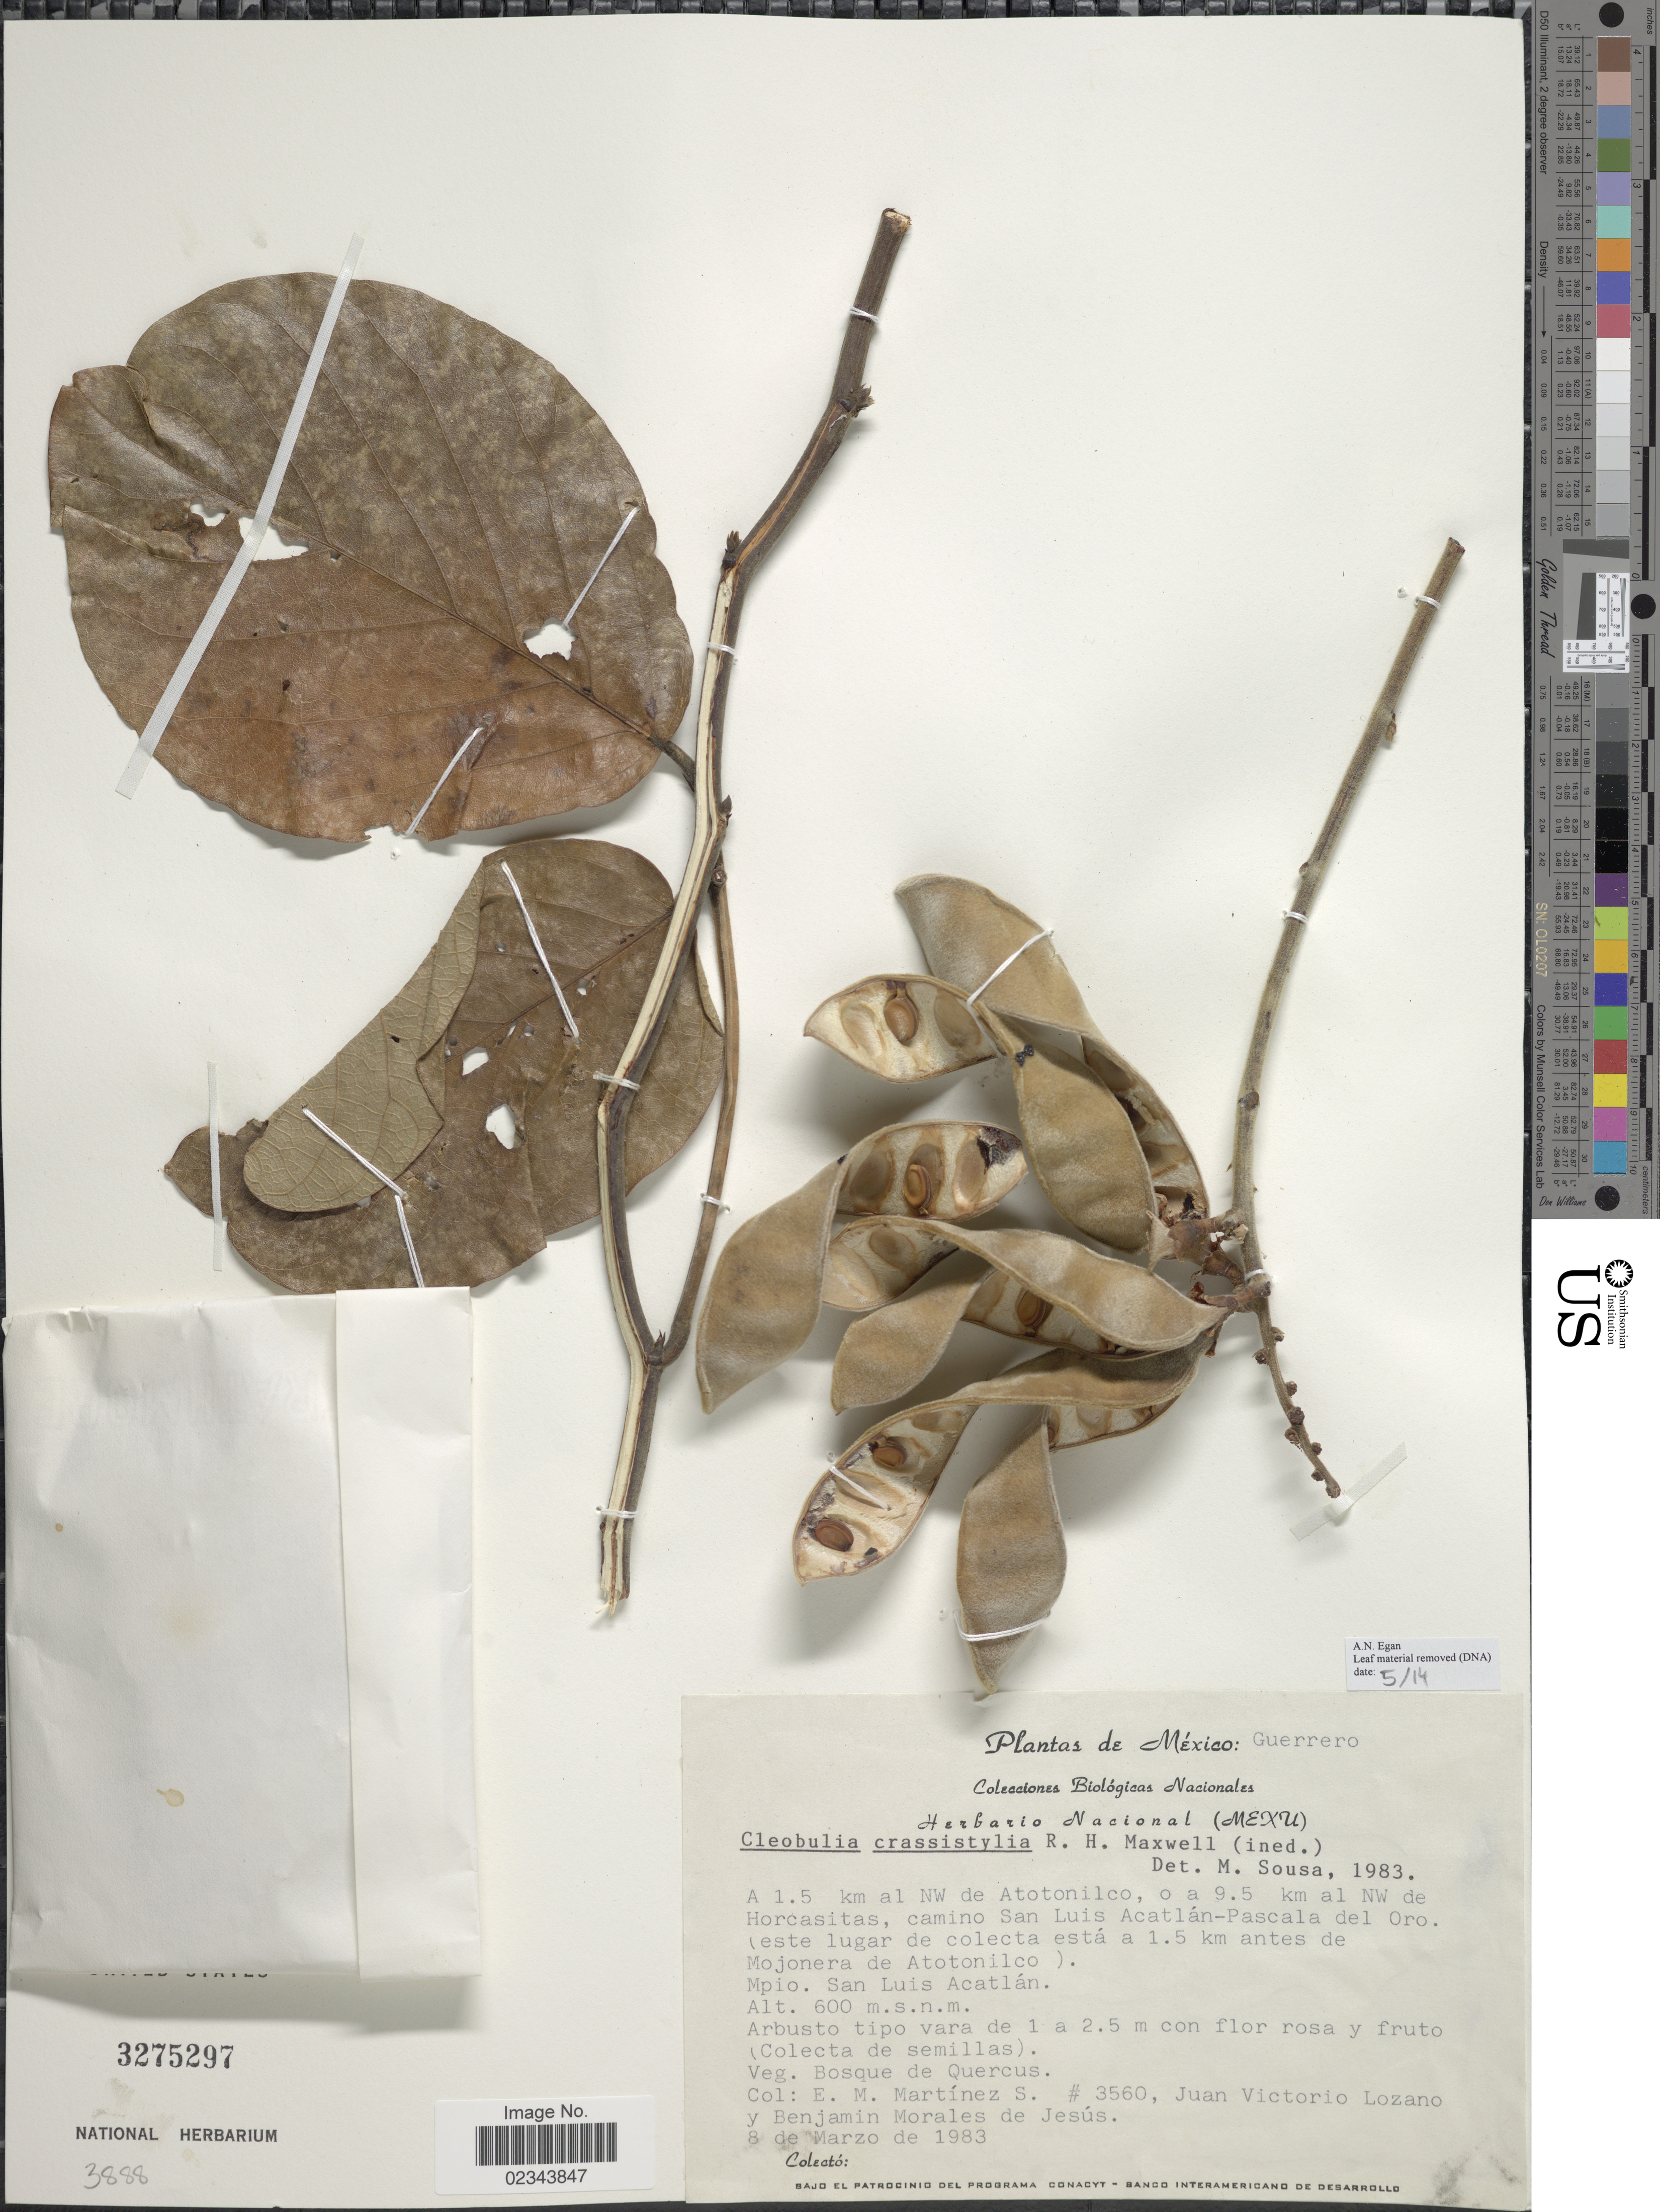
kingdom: Plantae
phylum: Tracheophyta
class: Magnoliopsida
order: Fabales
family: Fabaceae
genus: Cleobulia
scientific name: Cleobulia crassistyla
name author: R.H. Maxwell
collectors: E. Martínez Soto, J. Lozano & B. Morales de Jesus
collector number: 3560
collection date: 1983-03-08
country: Mexico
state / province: Guerrero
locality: A 1.5 km al NW de Atotonilco, o a 9.5 km al NW de Horcasitas, camino San Luis Acatlan-Pascala del Oro. (este lugar de colecta esta a 1.5 km antes de Mojonera de Atotonilco). Mpio. San Luis Acatlan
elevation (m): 600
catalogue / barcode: US 3275297